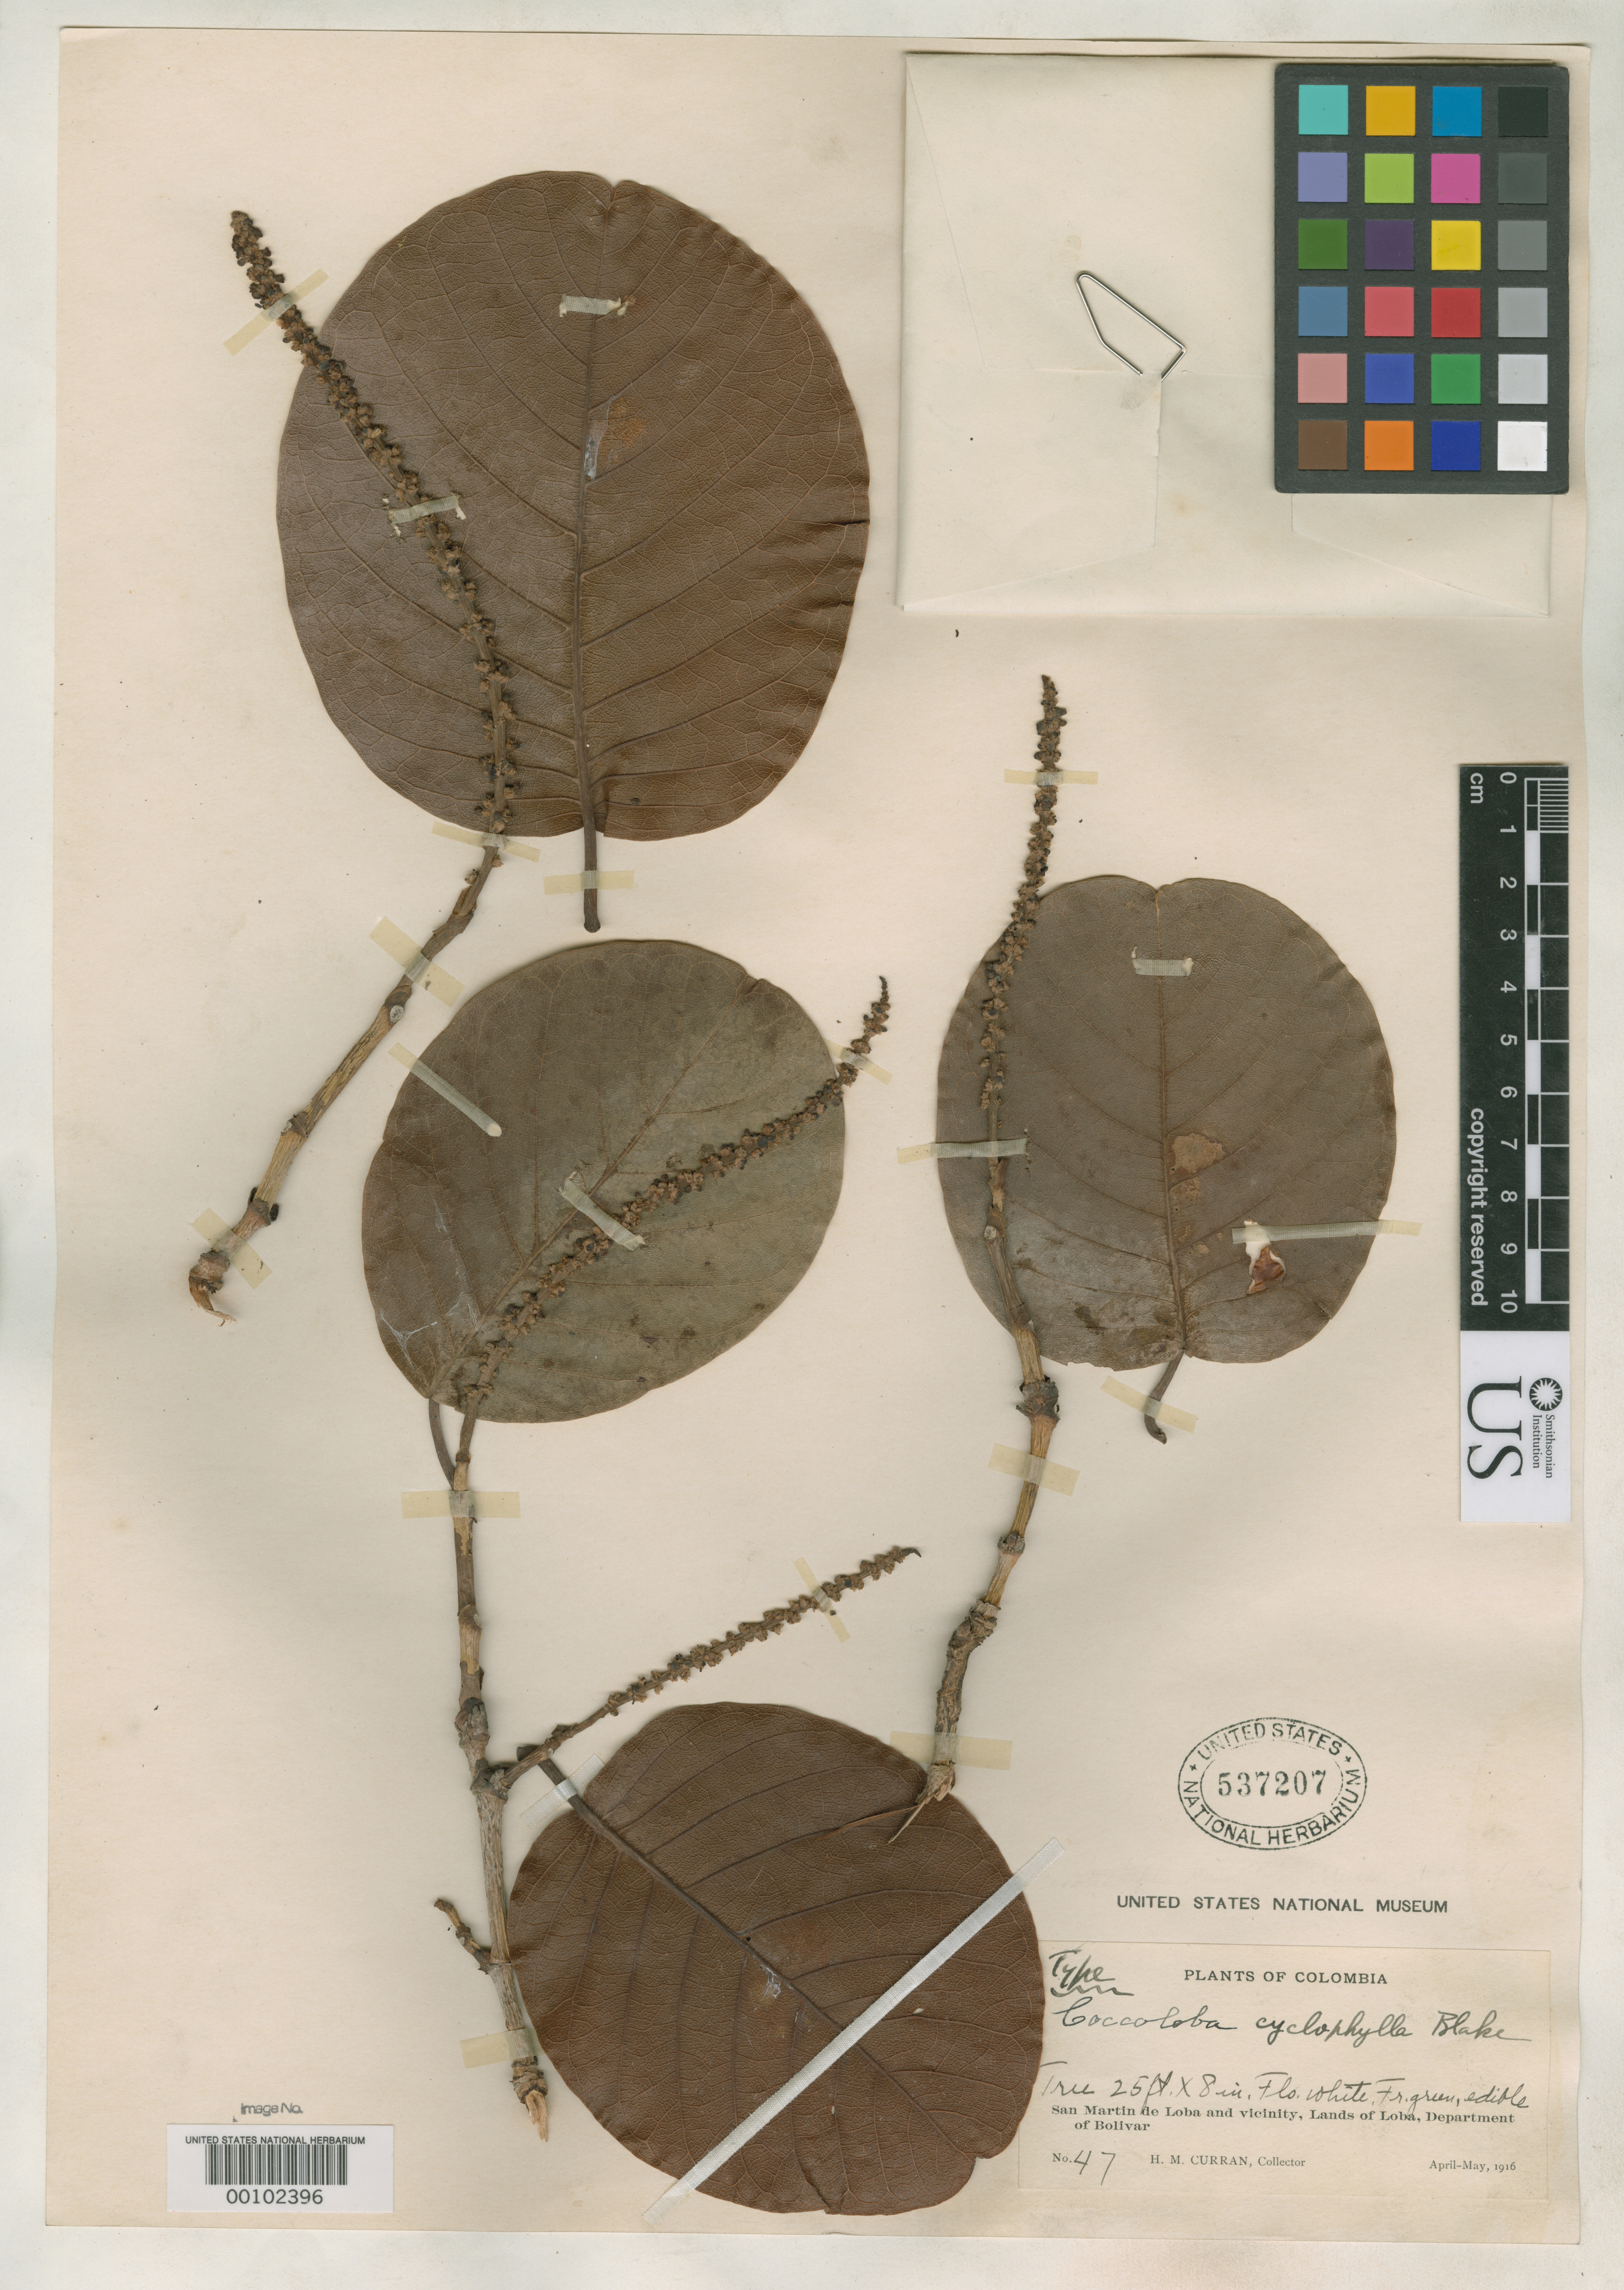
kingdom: Plantae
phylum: Tracheophyta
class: Magnoliopsida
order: Caryophyllales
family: Polygonaceae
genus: Coccoloba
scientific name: Coccoloba cyclophylla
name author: S.F. Blake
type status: Holotype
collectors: H. M. Curran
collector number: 47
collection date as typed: Apr 1916 to -- May 1916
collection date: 1916-04/1916-05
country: Colombia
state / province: Bolívar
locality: San Martin de Loba & vicinity.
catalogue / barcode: US 537207